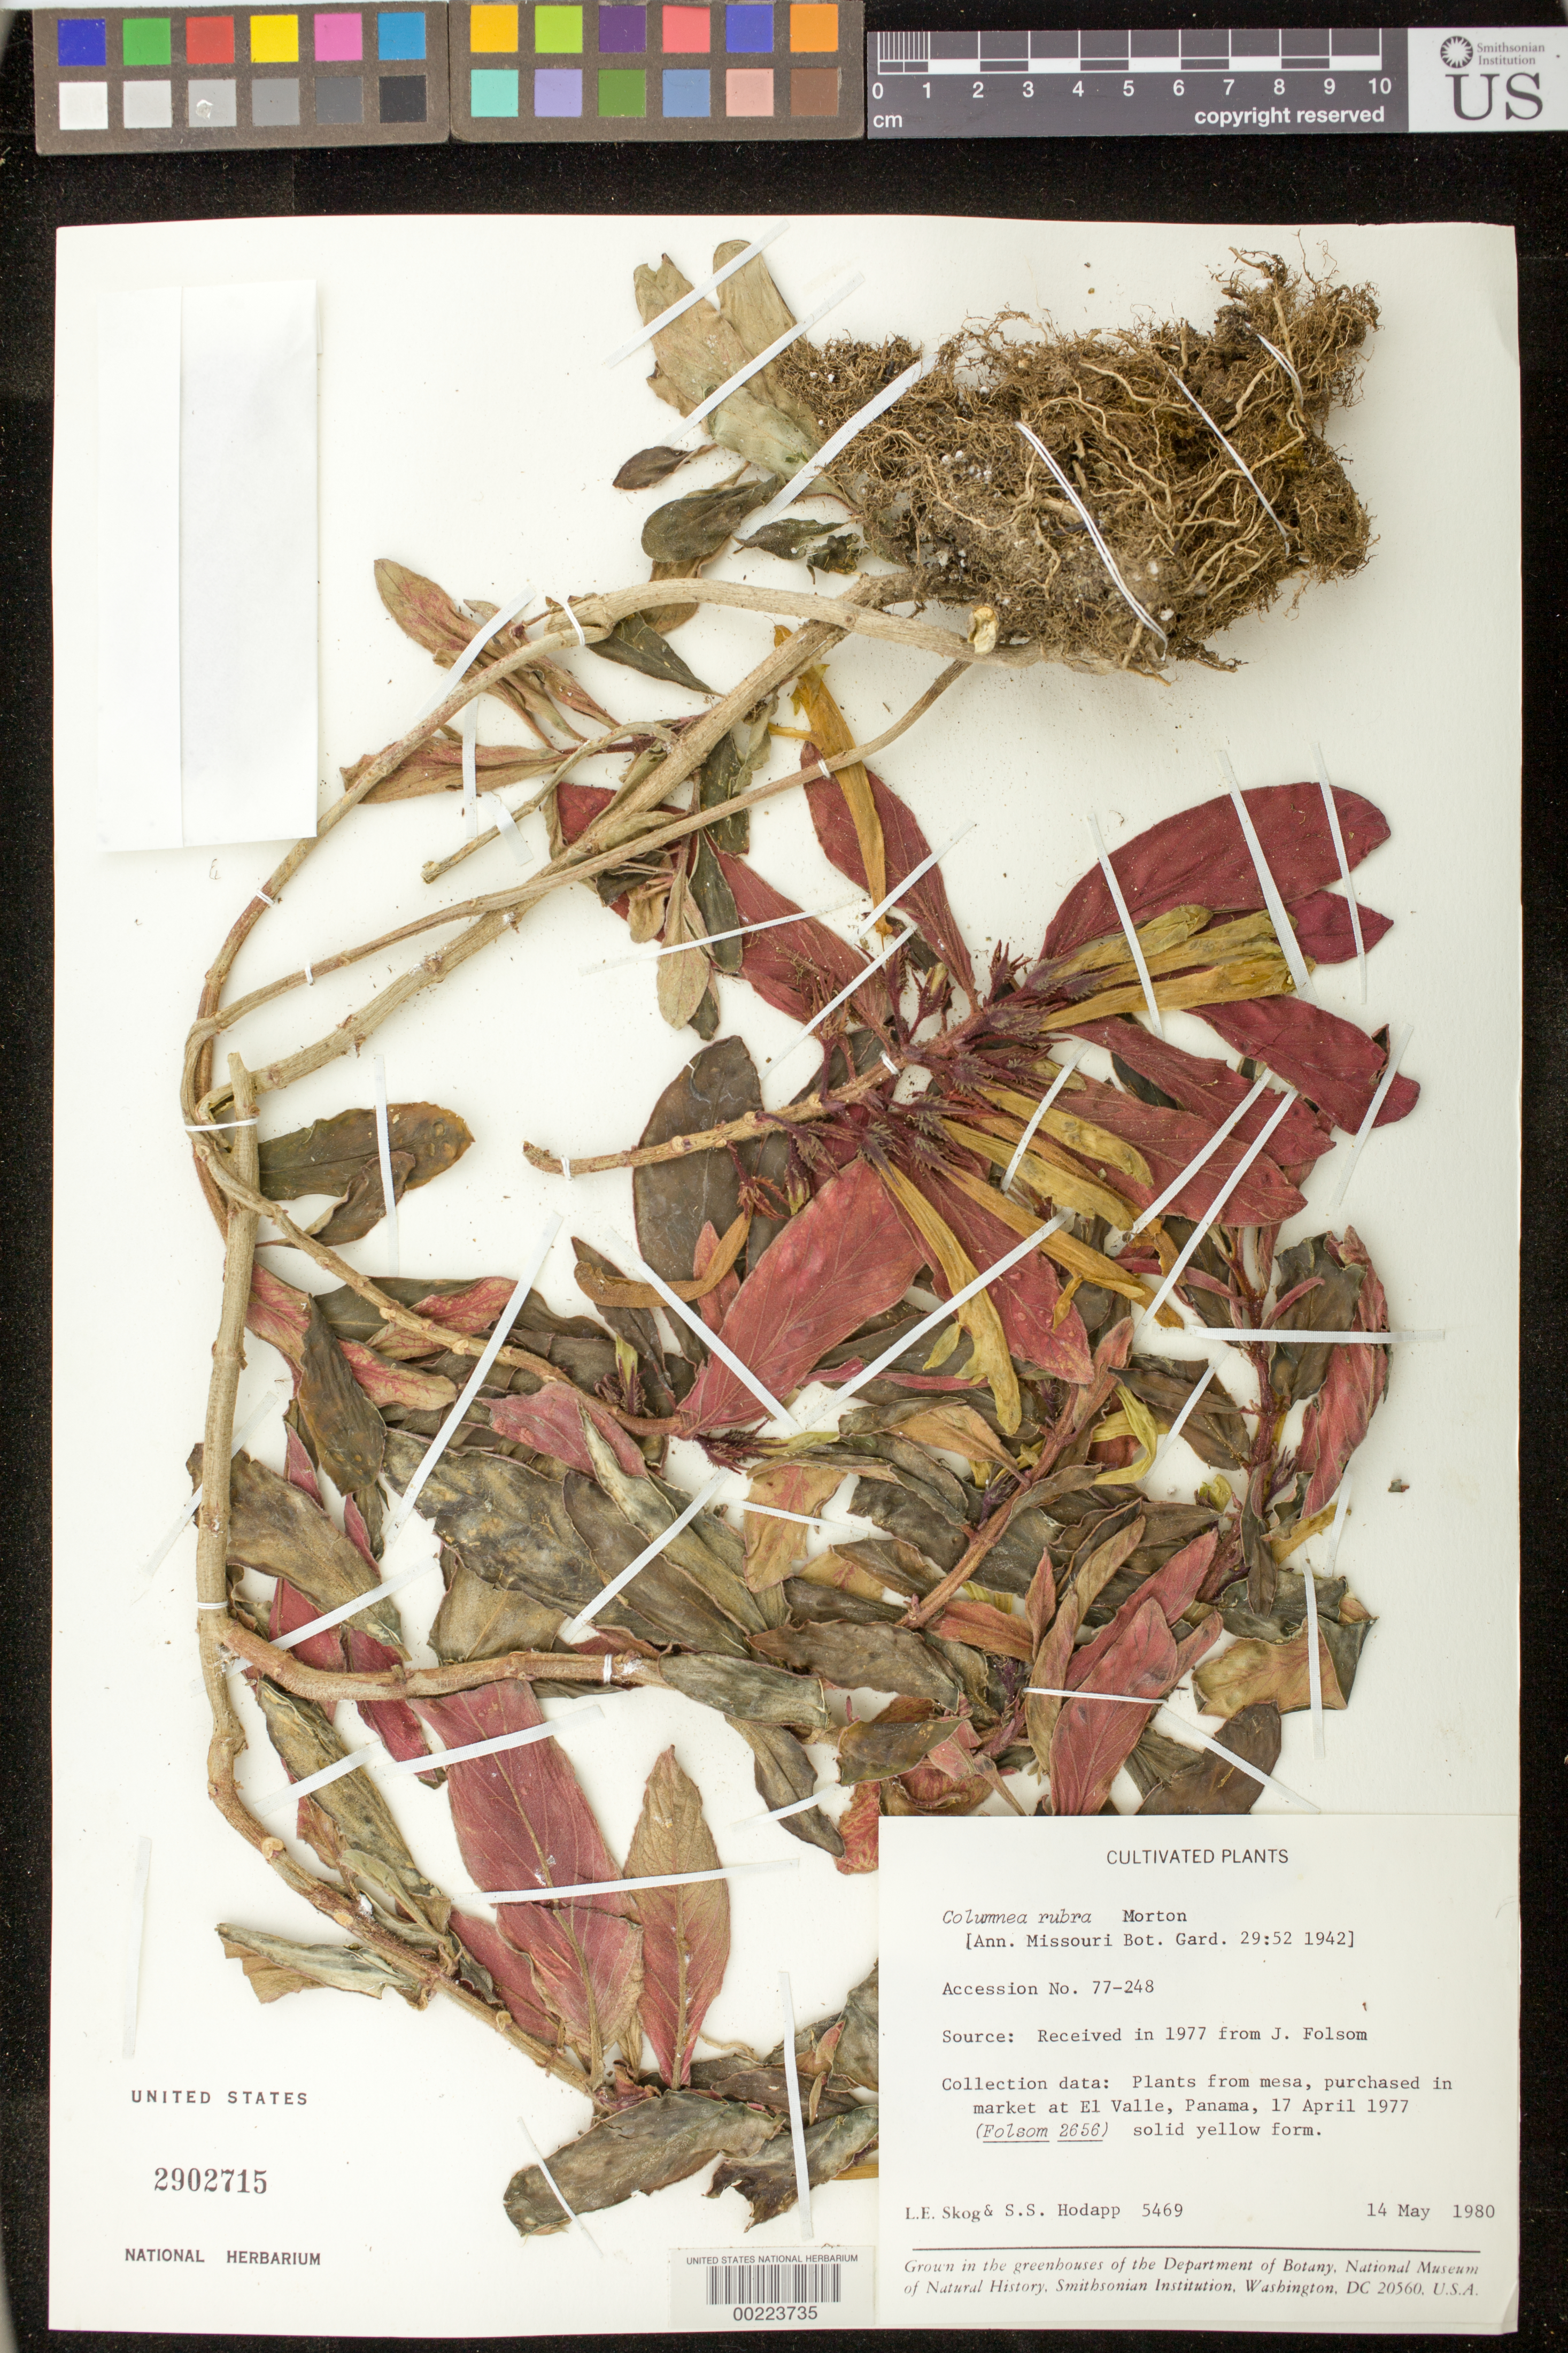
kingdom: Plantae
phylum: Tracheophyta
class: Magnoliopsida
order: Lamiales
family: Gesneriaceae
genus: Columnea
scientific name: Columnea rubra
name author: C.V. Morton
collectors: L. E. Skog & S. Hodapp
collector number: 5469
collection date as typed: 14 May 1980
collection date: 1980-05-14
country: Panama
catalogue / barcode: US 2902715